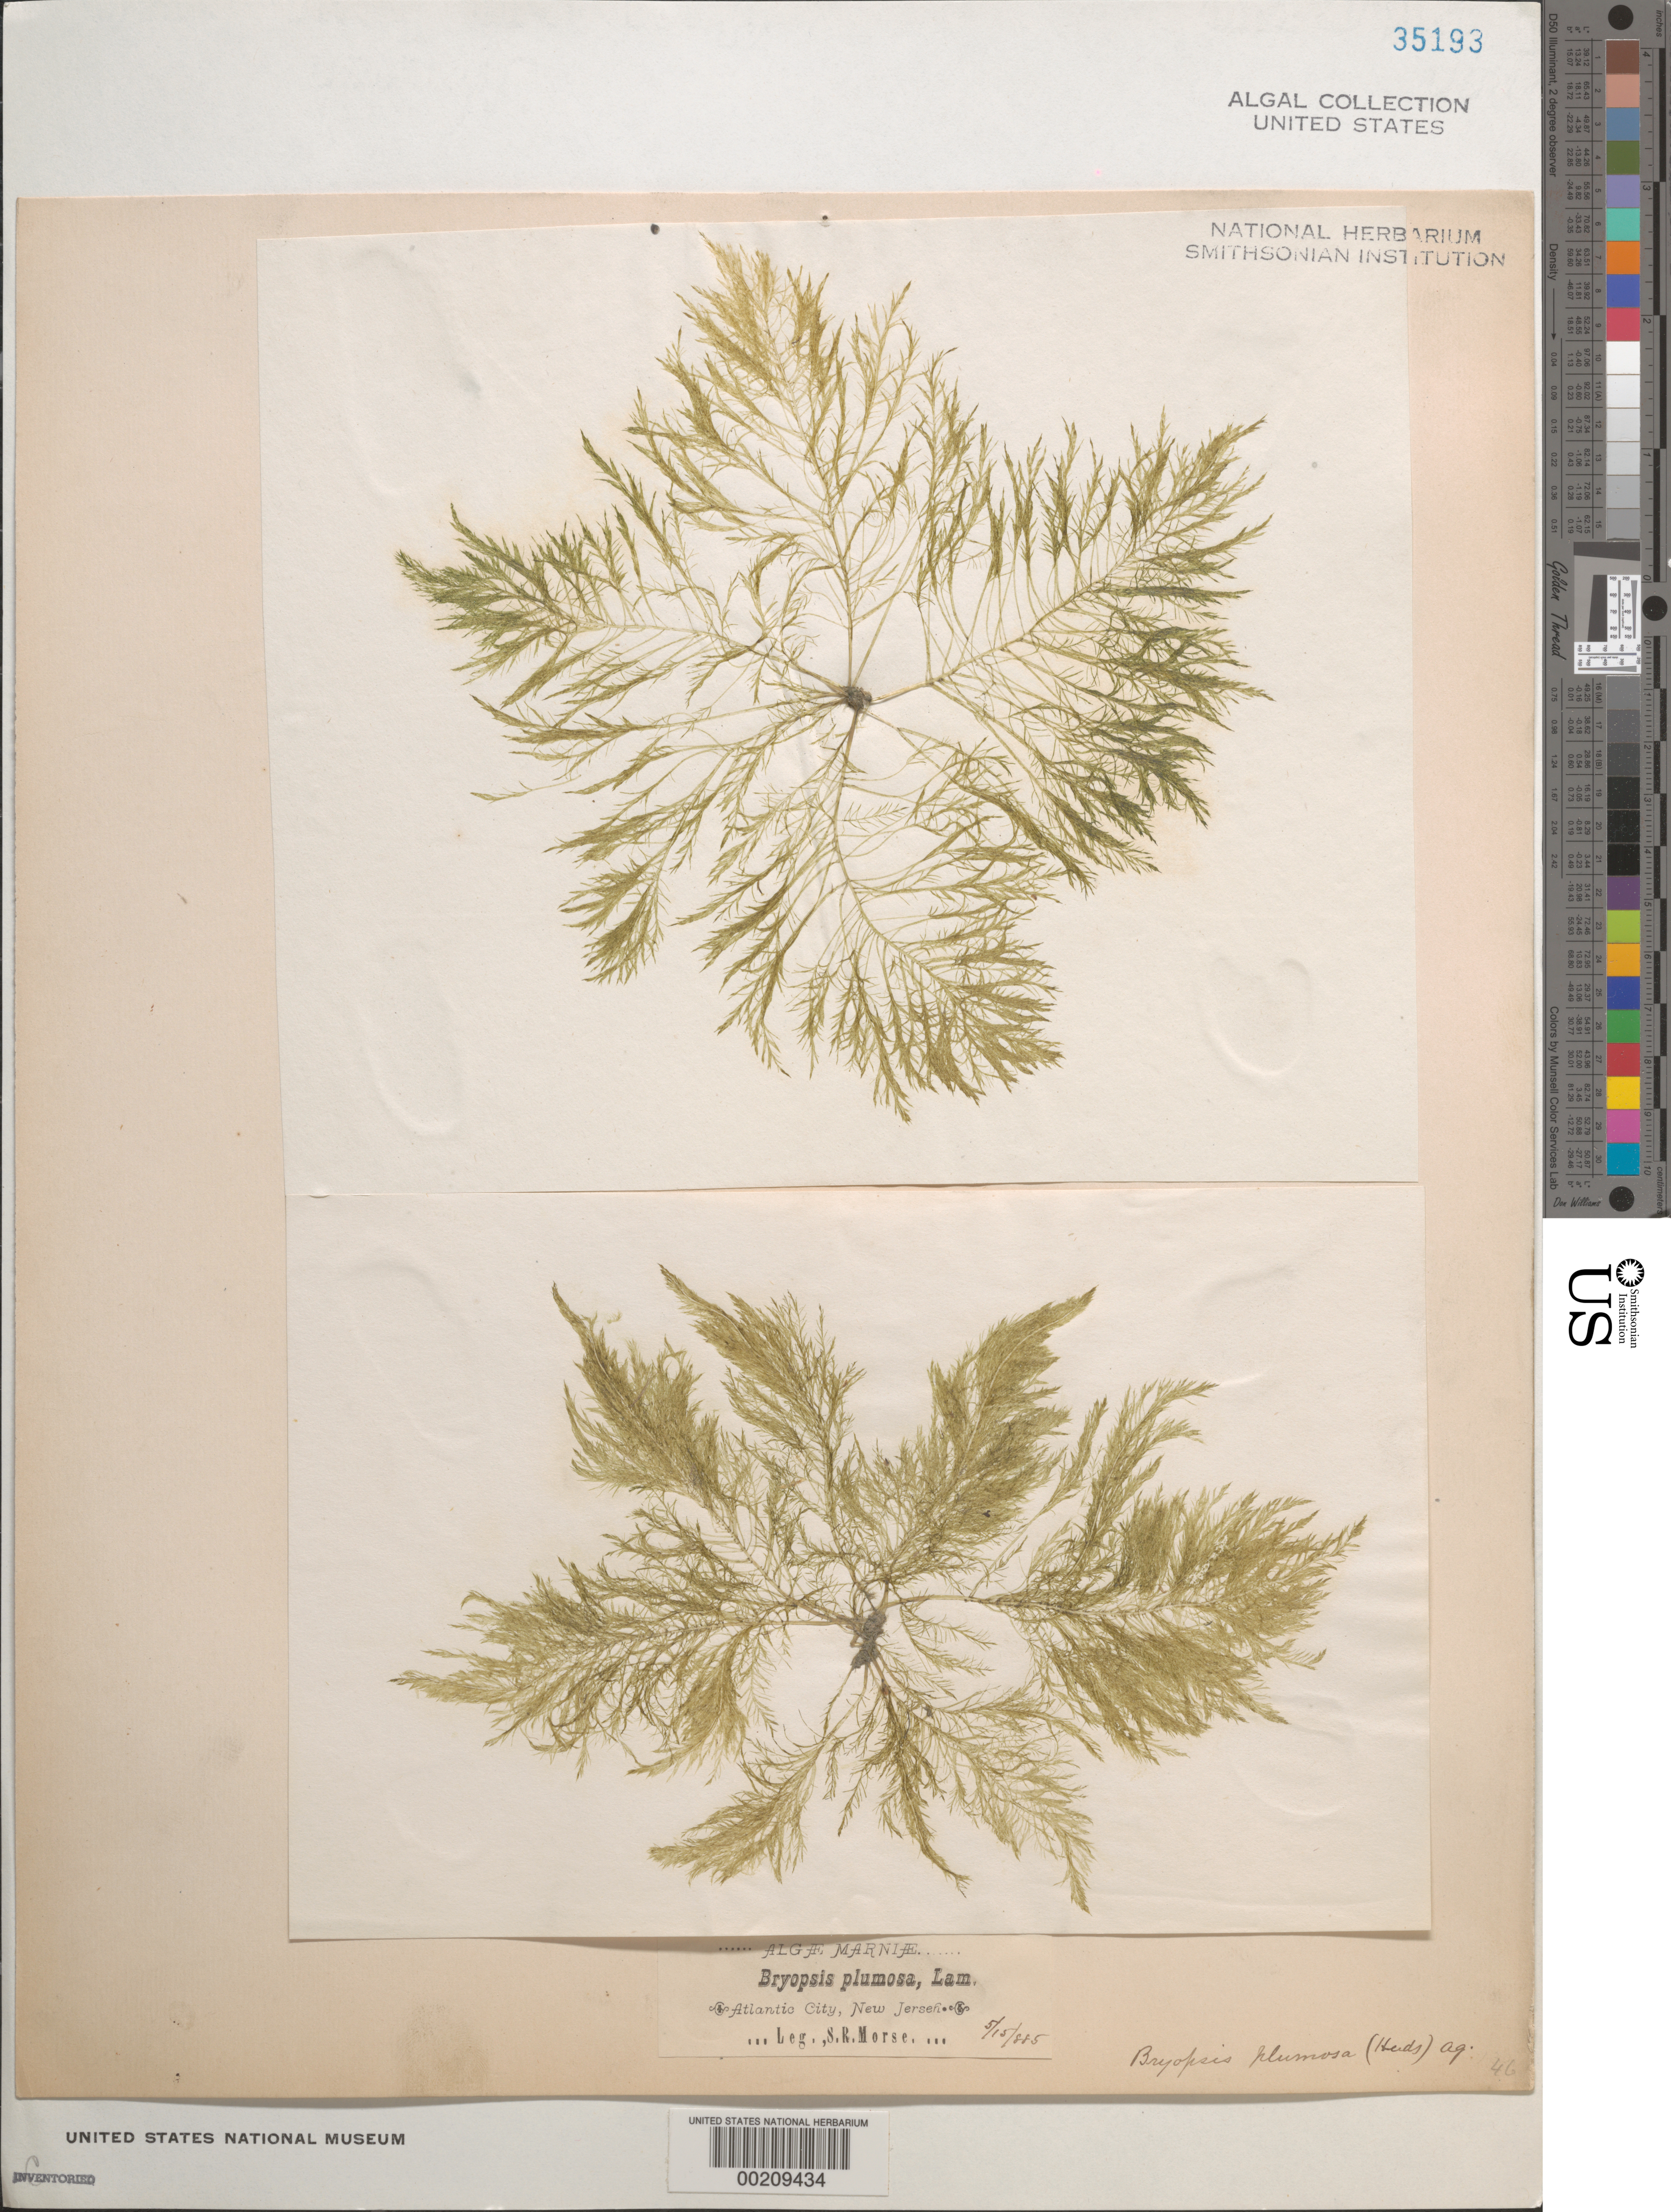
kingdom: Plantae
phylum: Chlorophyta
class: Ulvophyceae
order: Bryopsidales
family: Bryopsidaceae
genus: Bryopsis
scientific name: Bryopsis plumosa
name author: (Huds.) C. Agardh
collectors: S. Morse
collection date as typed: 15 May 1885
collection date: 1885-05-15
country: United States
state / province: New Jersey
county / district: Atlantic County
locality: Atlantic City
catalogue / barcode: US 35193